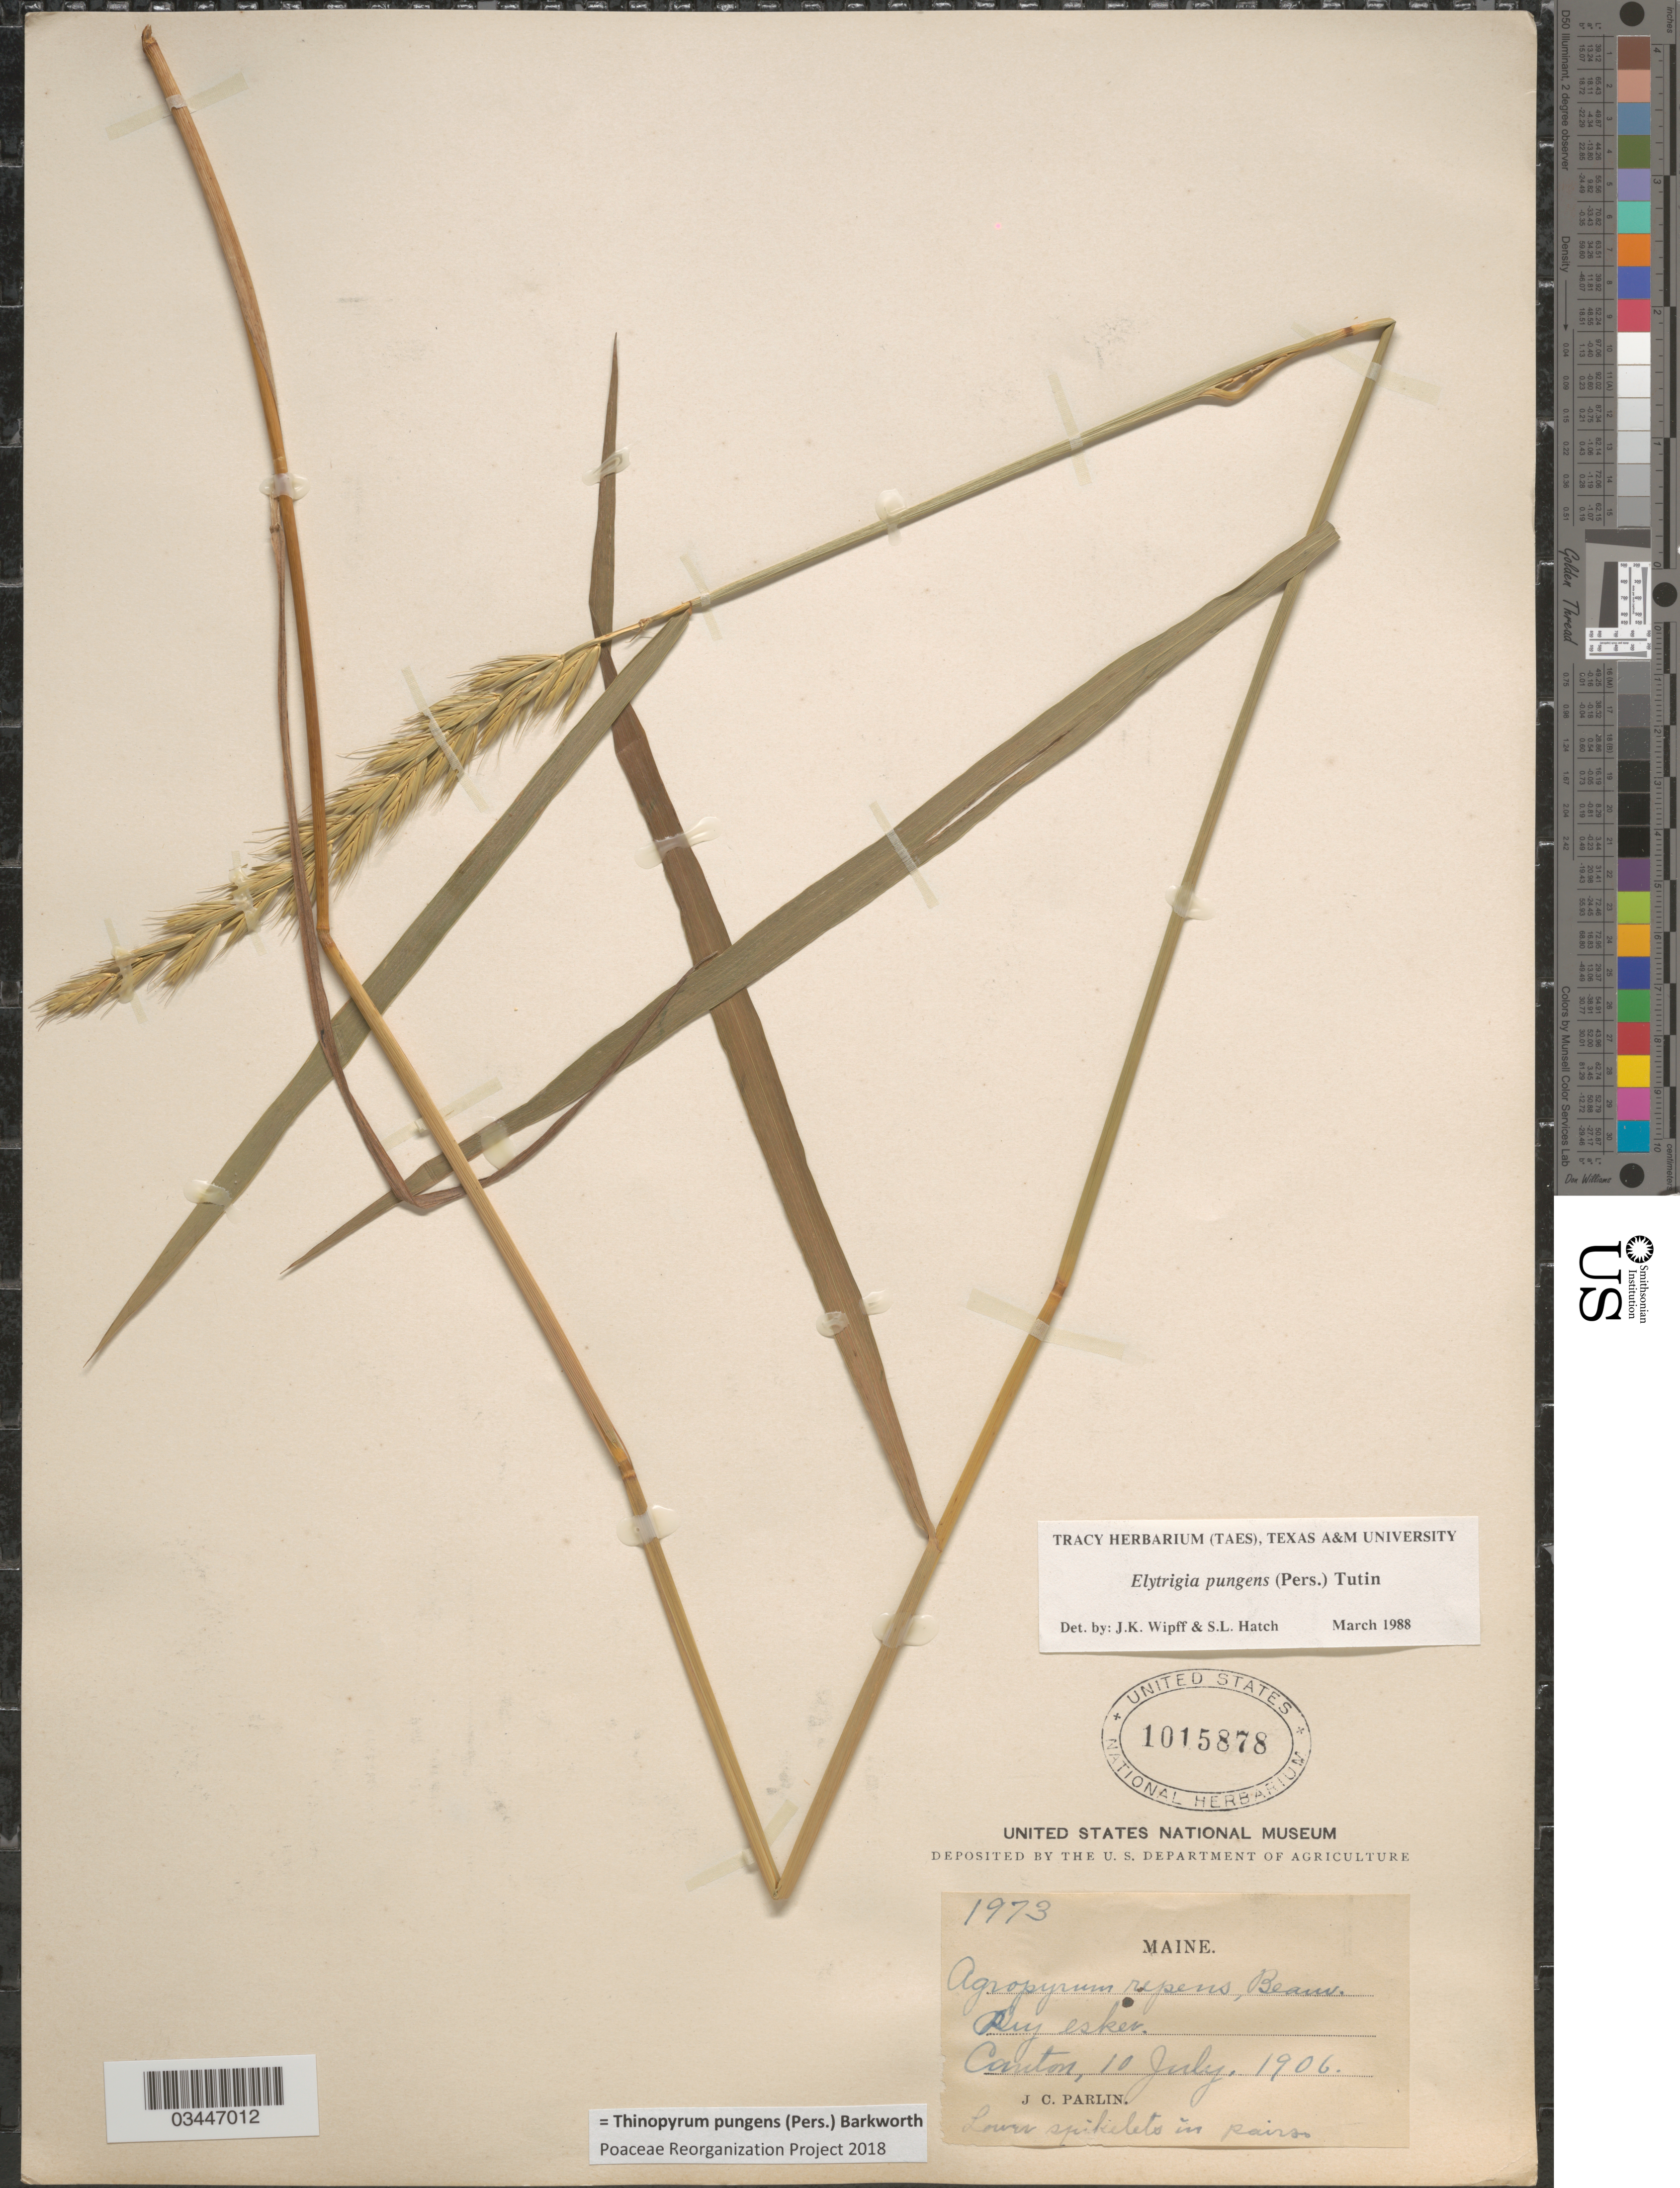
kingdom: Plantae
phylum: Tracheophyta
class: Liliopsida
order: Poales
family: Poaceae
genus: Thinopyrum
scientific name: Thinopyrum pungens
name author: (Pers.) Barkworth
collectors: J. Parlin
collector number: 1973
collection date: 1906-07-10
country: United States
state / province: Maine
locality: Dry esker. Canton.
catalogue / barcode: US 1015878